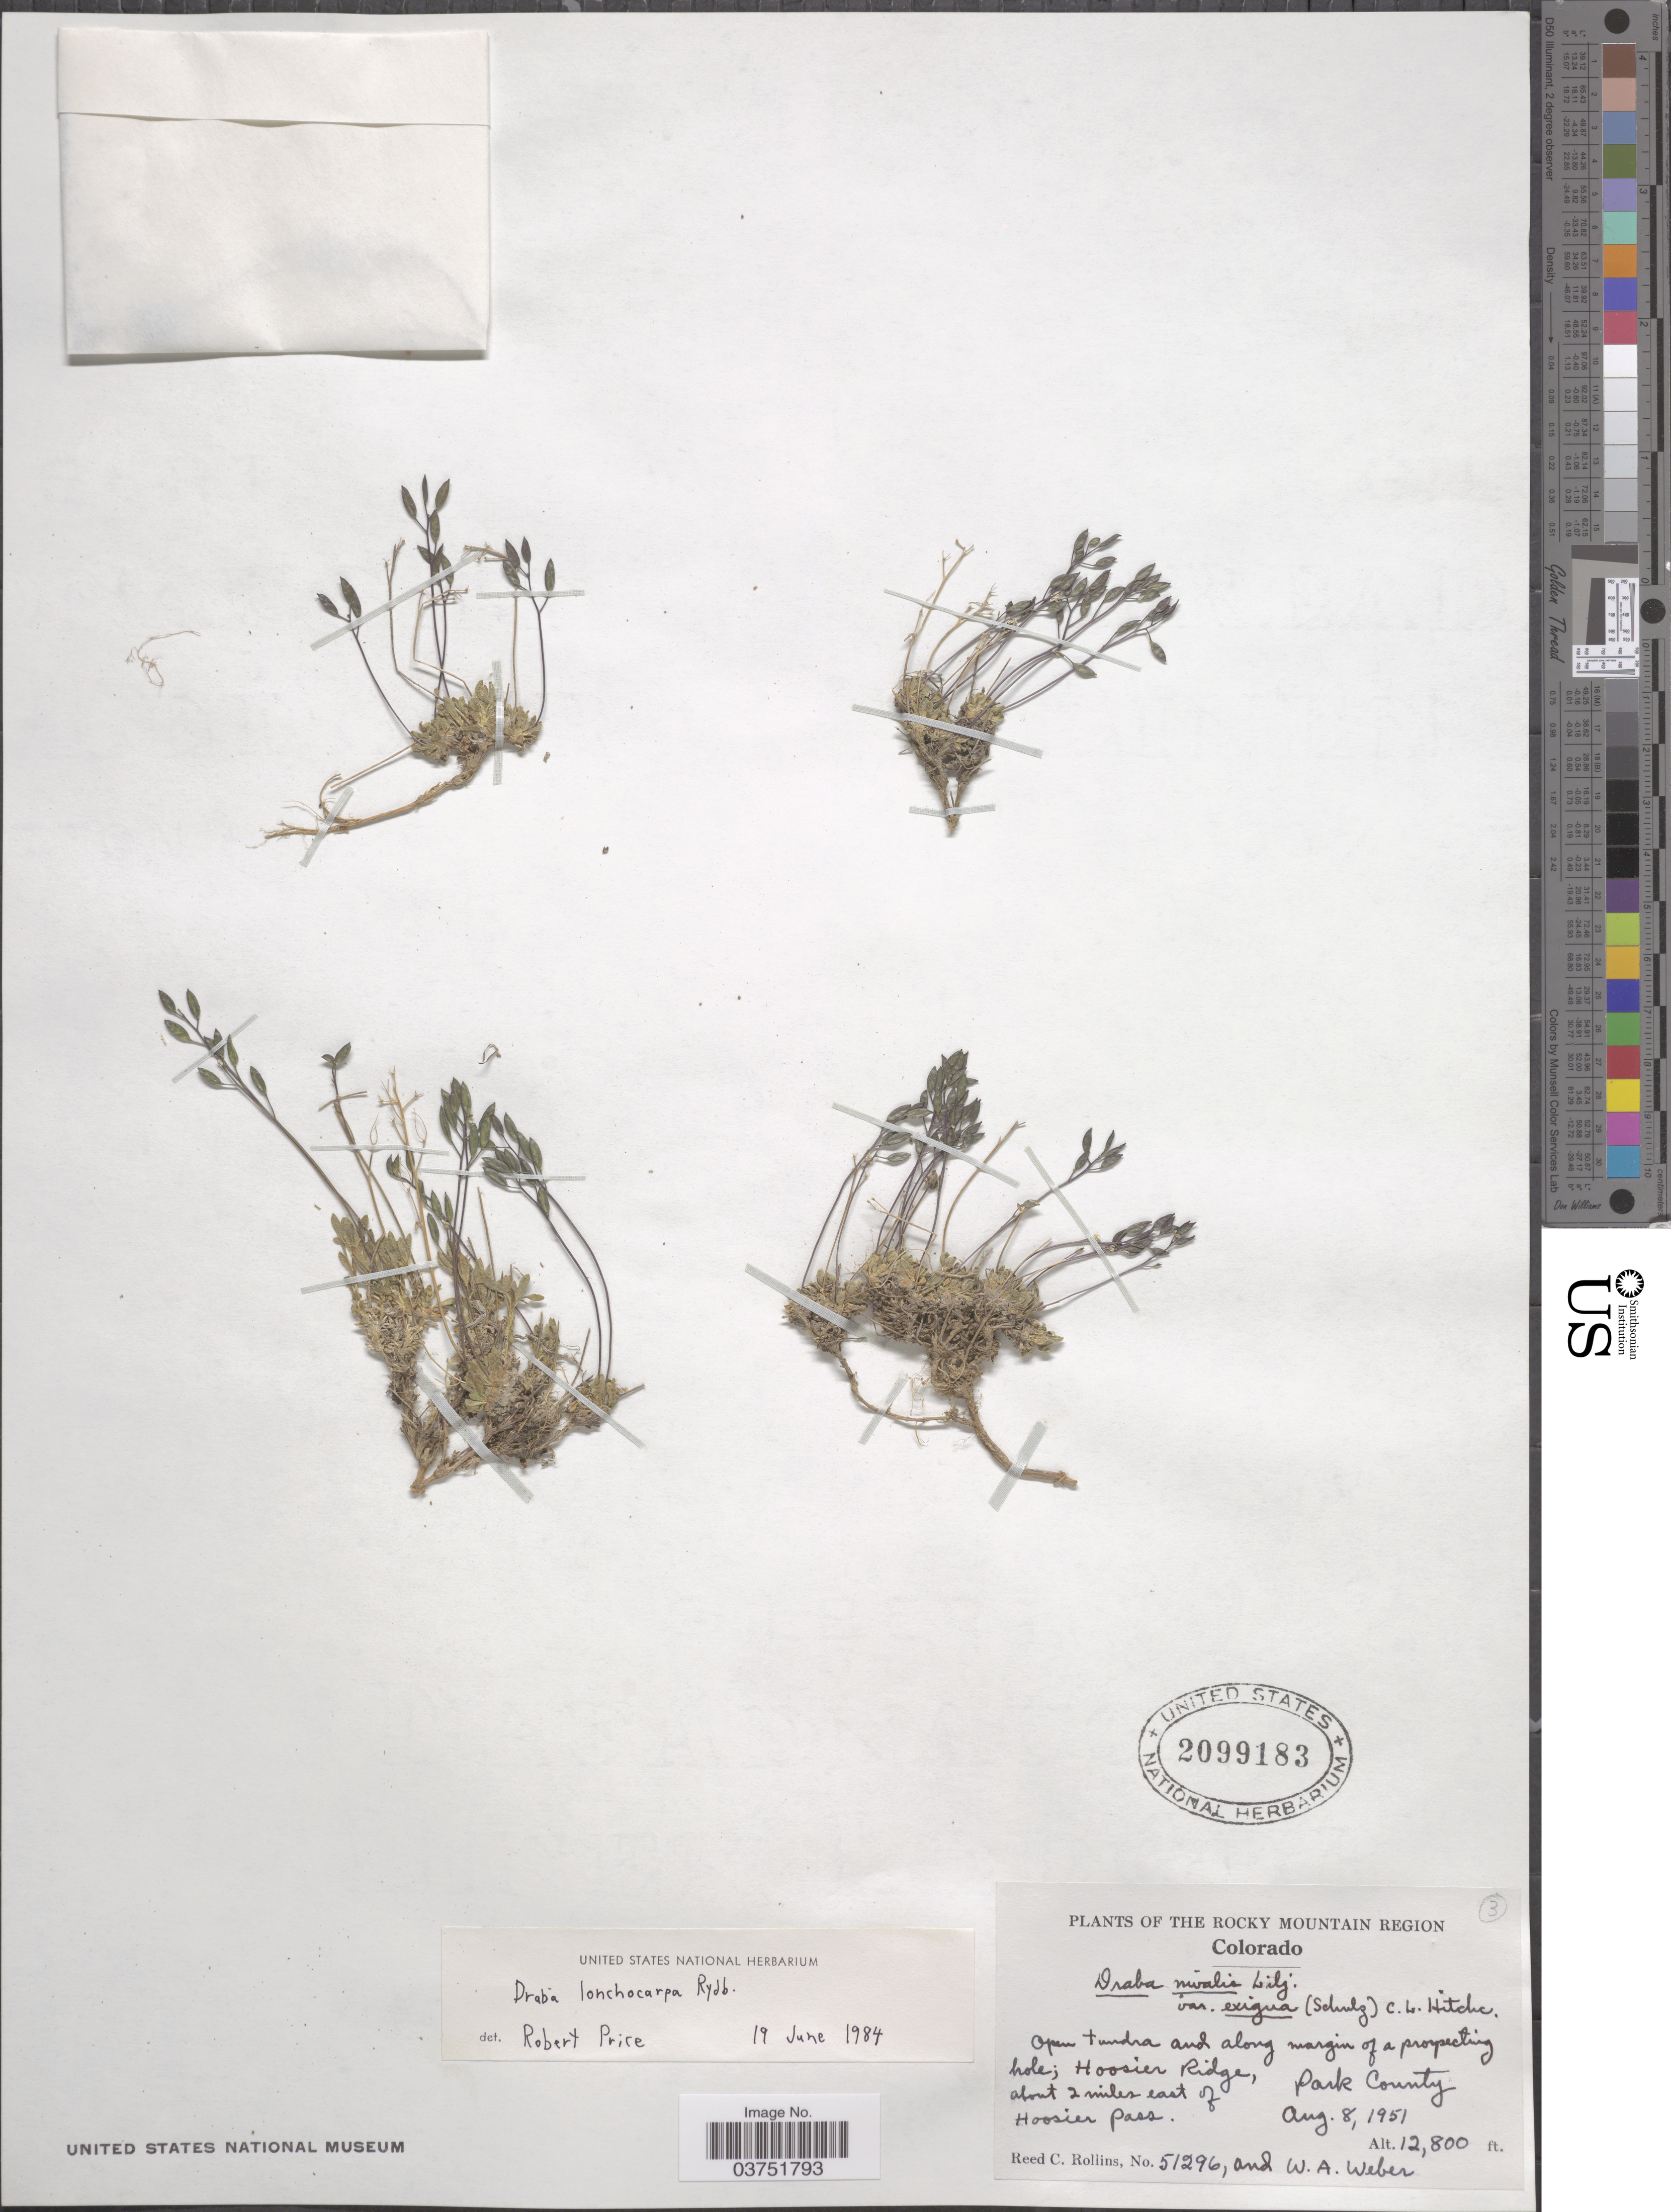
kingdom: Plantae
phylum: Tracheophyta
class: Magnoliopsida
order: Brassicales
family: Brassicaceae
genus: Draba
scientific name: Draba lonchocarpa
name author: Rydb.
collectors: R. C. Rollins & W. A. Weber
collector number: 51296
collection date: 1951-08-08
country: United States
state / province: Colorado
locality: Rocky Mountain Region. Hoosier Ridge, about 2 miles east of Hoosier Pass. Park County.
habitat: open tundra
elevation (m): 3901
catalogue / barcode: US 2099183